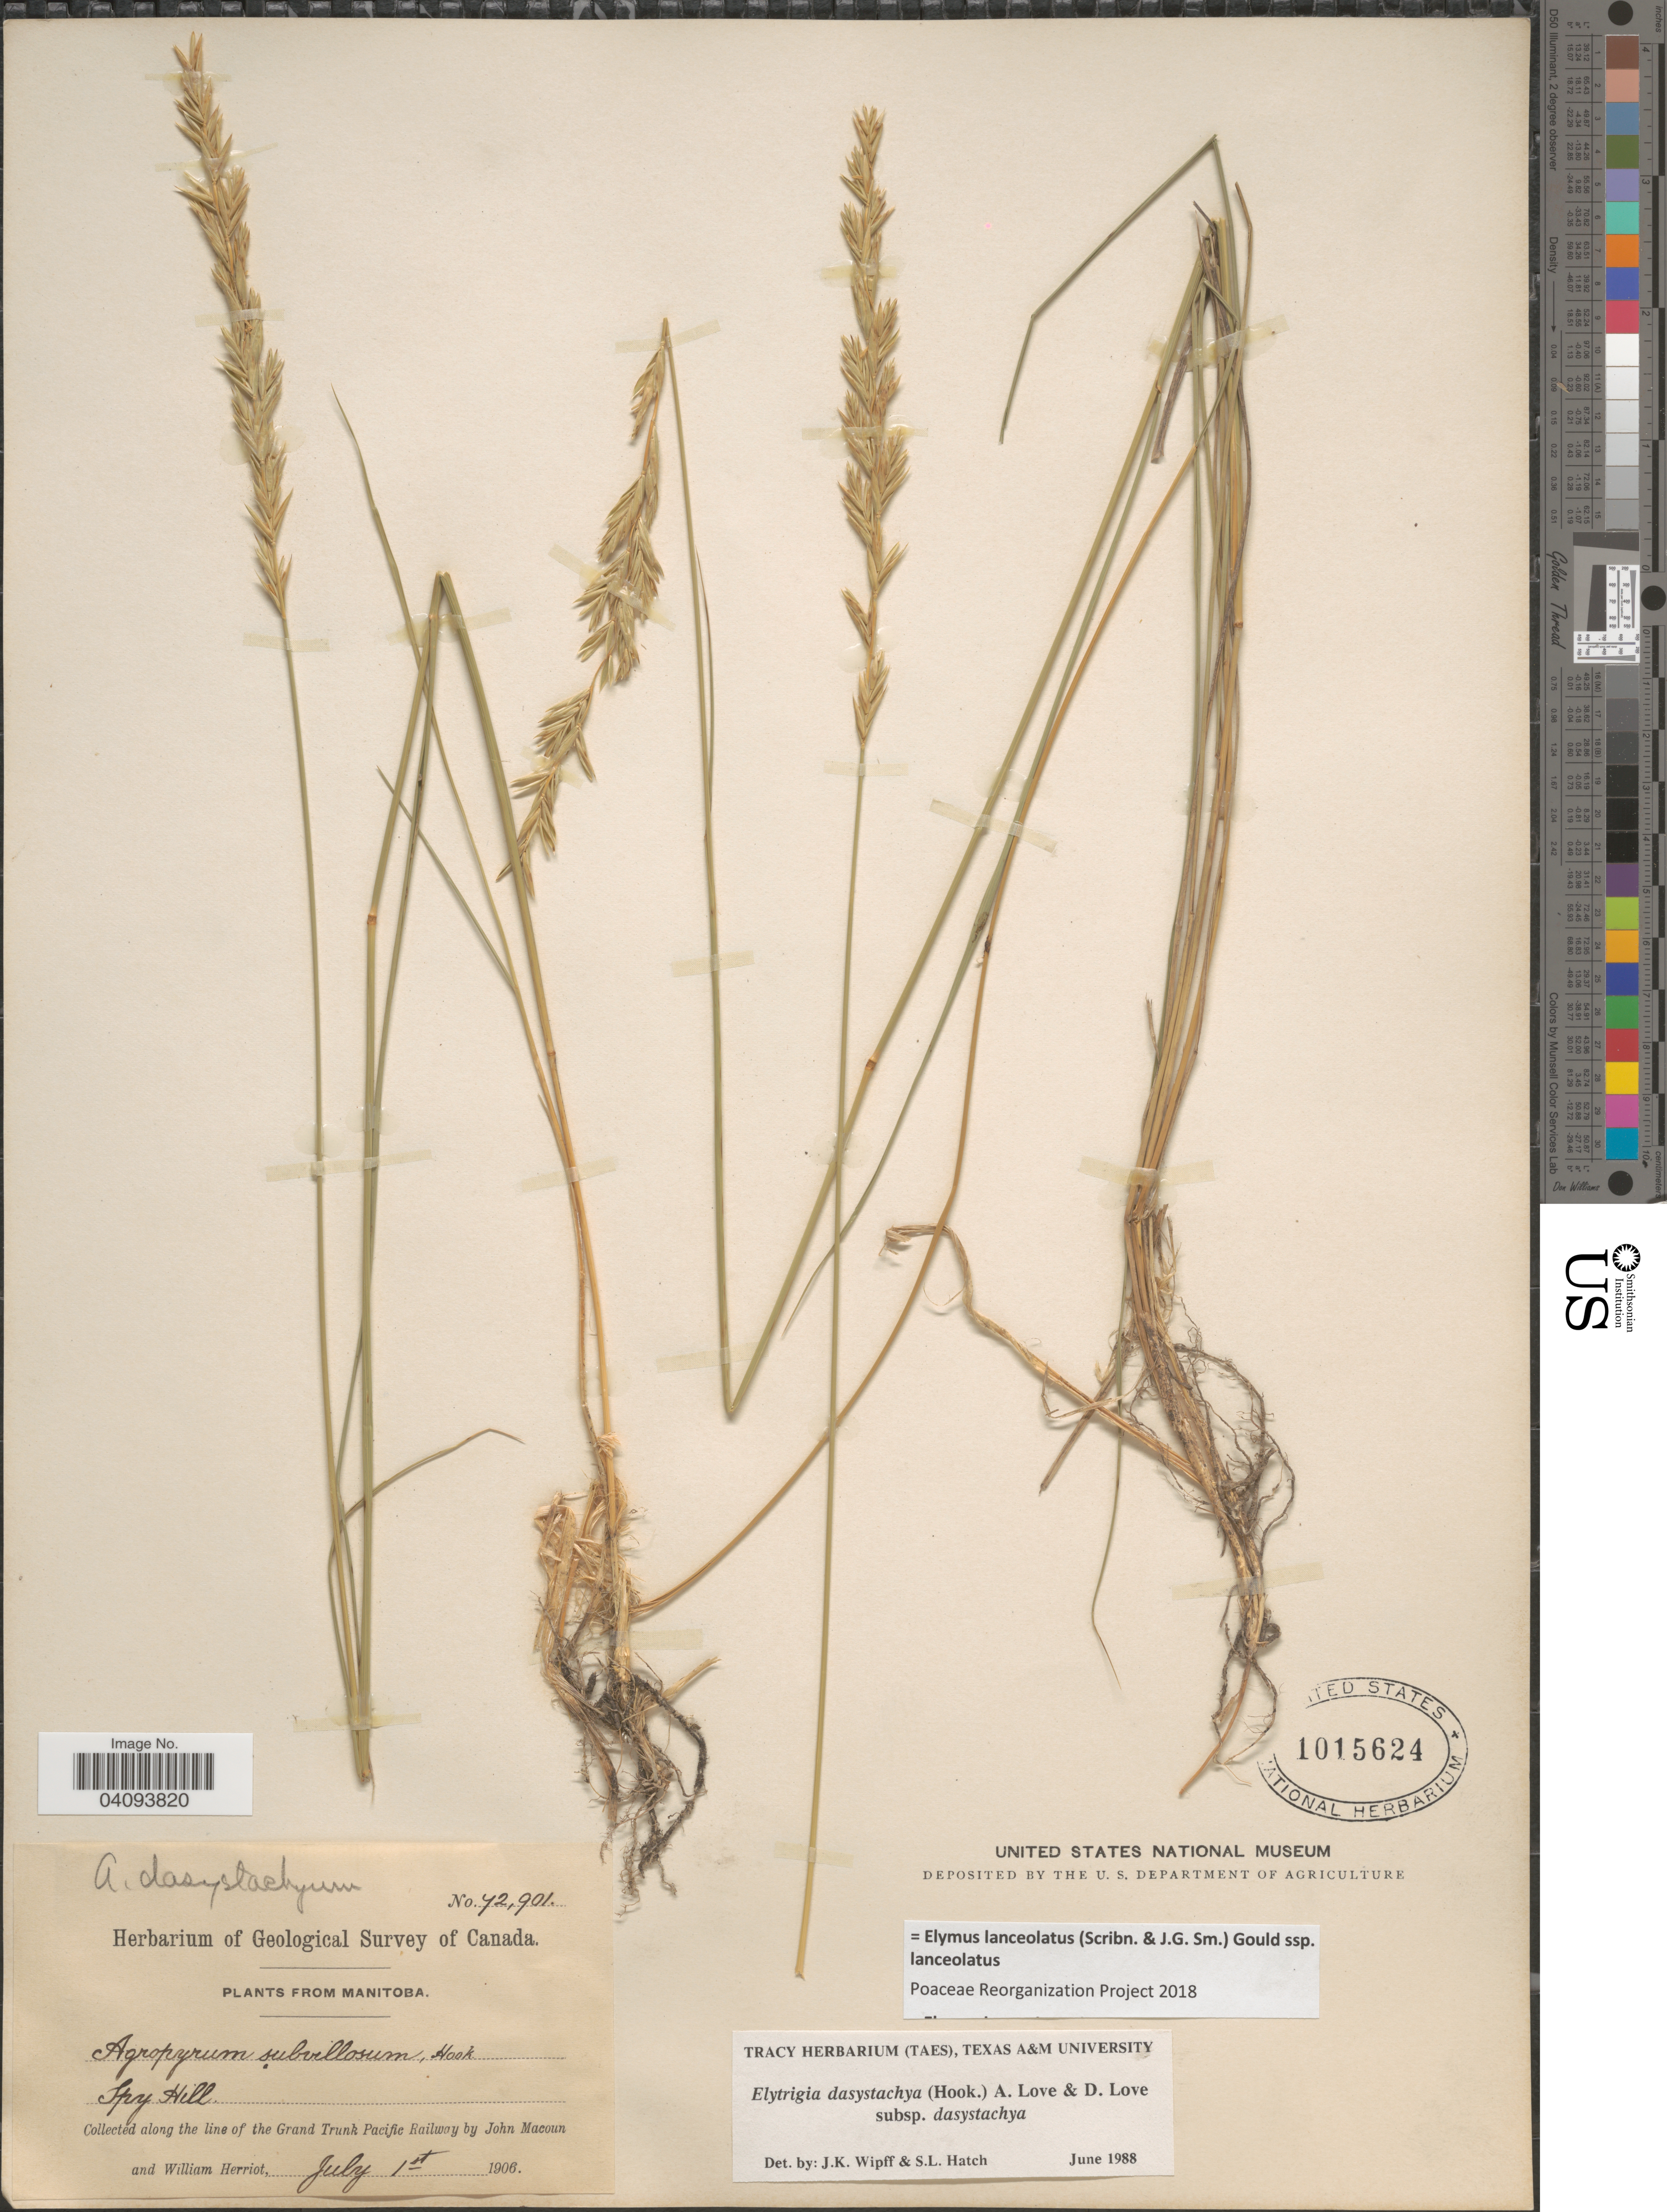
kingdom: Plantae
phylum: Tracheophyta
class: Liliopsida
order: Poales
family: Poaceae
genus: Elymus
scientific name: Elymus lanceolatus subsp. lanceolatus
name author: (Scribn. & J.G. Sm.) Gould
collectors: J. Macoun & W. Herriot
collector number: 72901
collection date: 1906-07-01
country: Canada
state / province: Manitoba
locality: Geological Survey of Canada. Spy Hill. Along the line of the Grand Trunk Pacific Railway.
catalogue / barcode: US 1015624